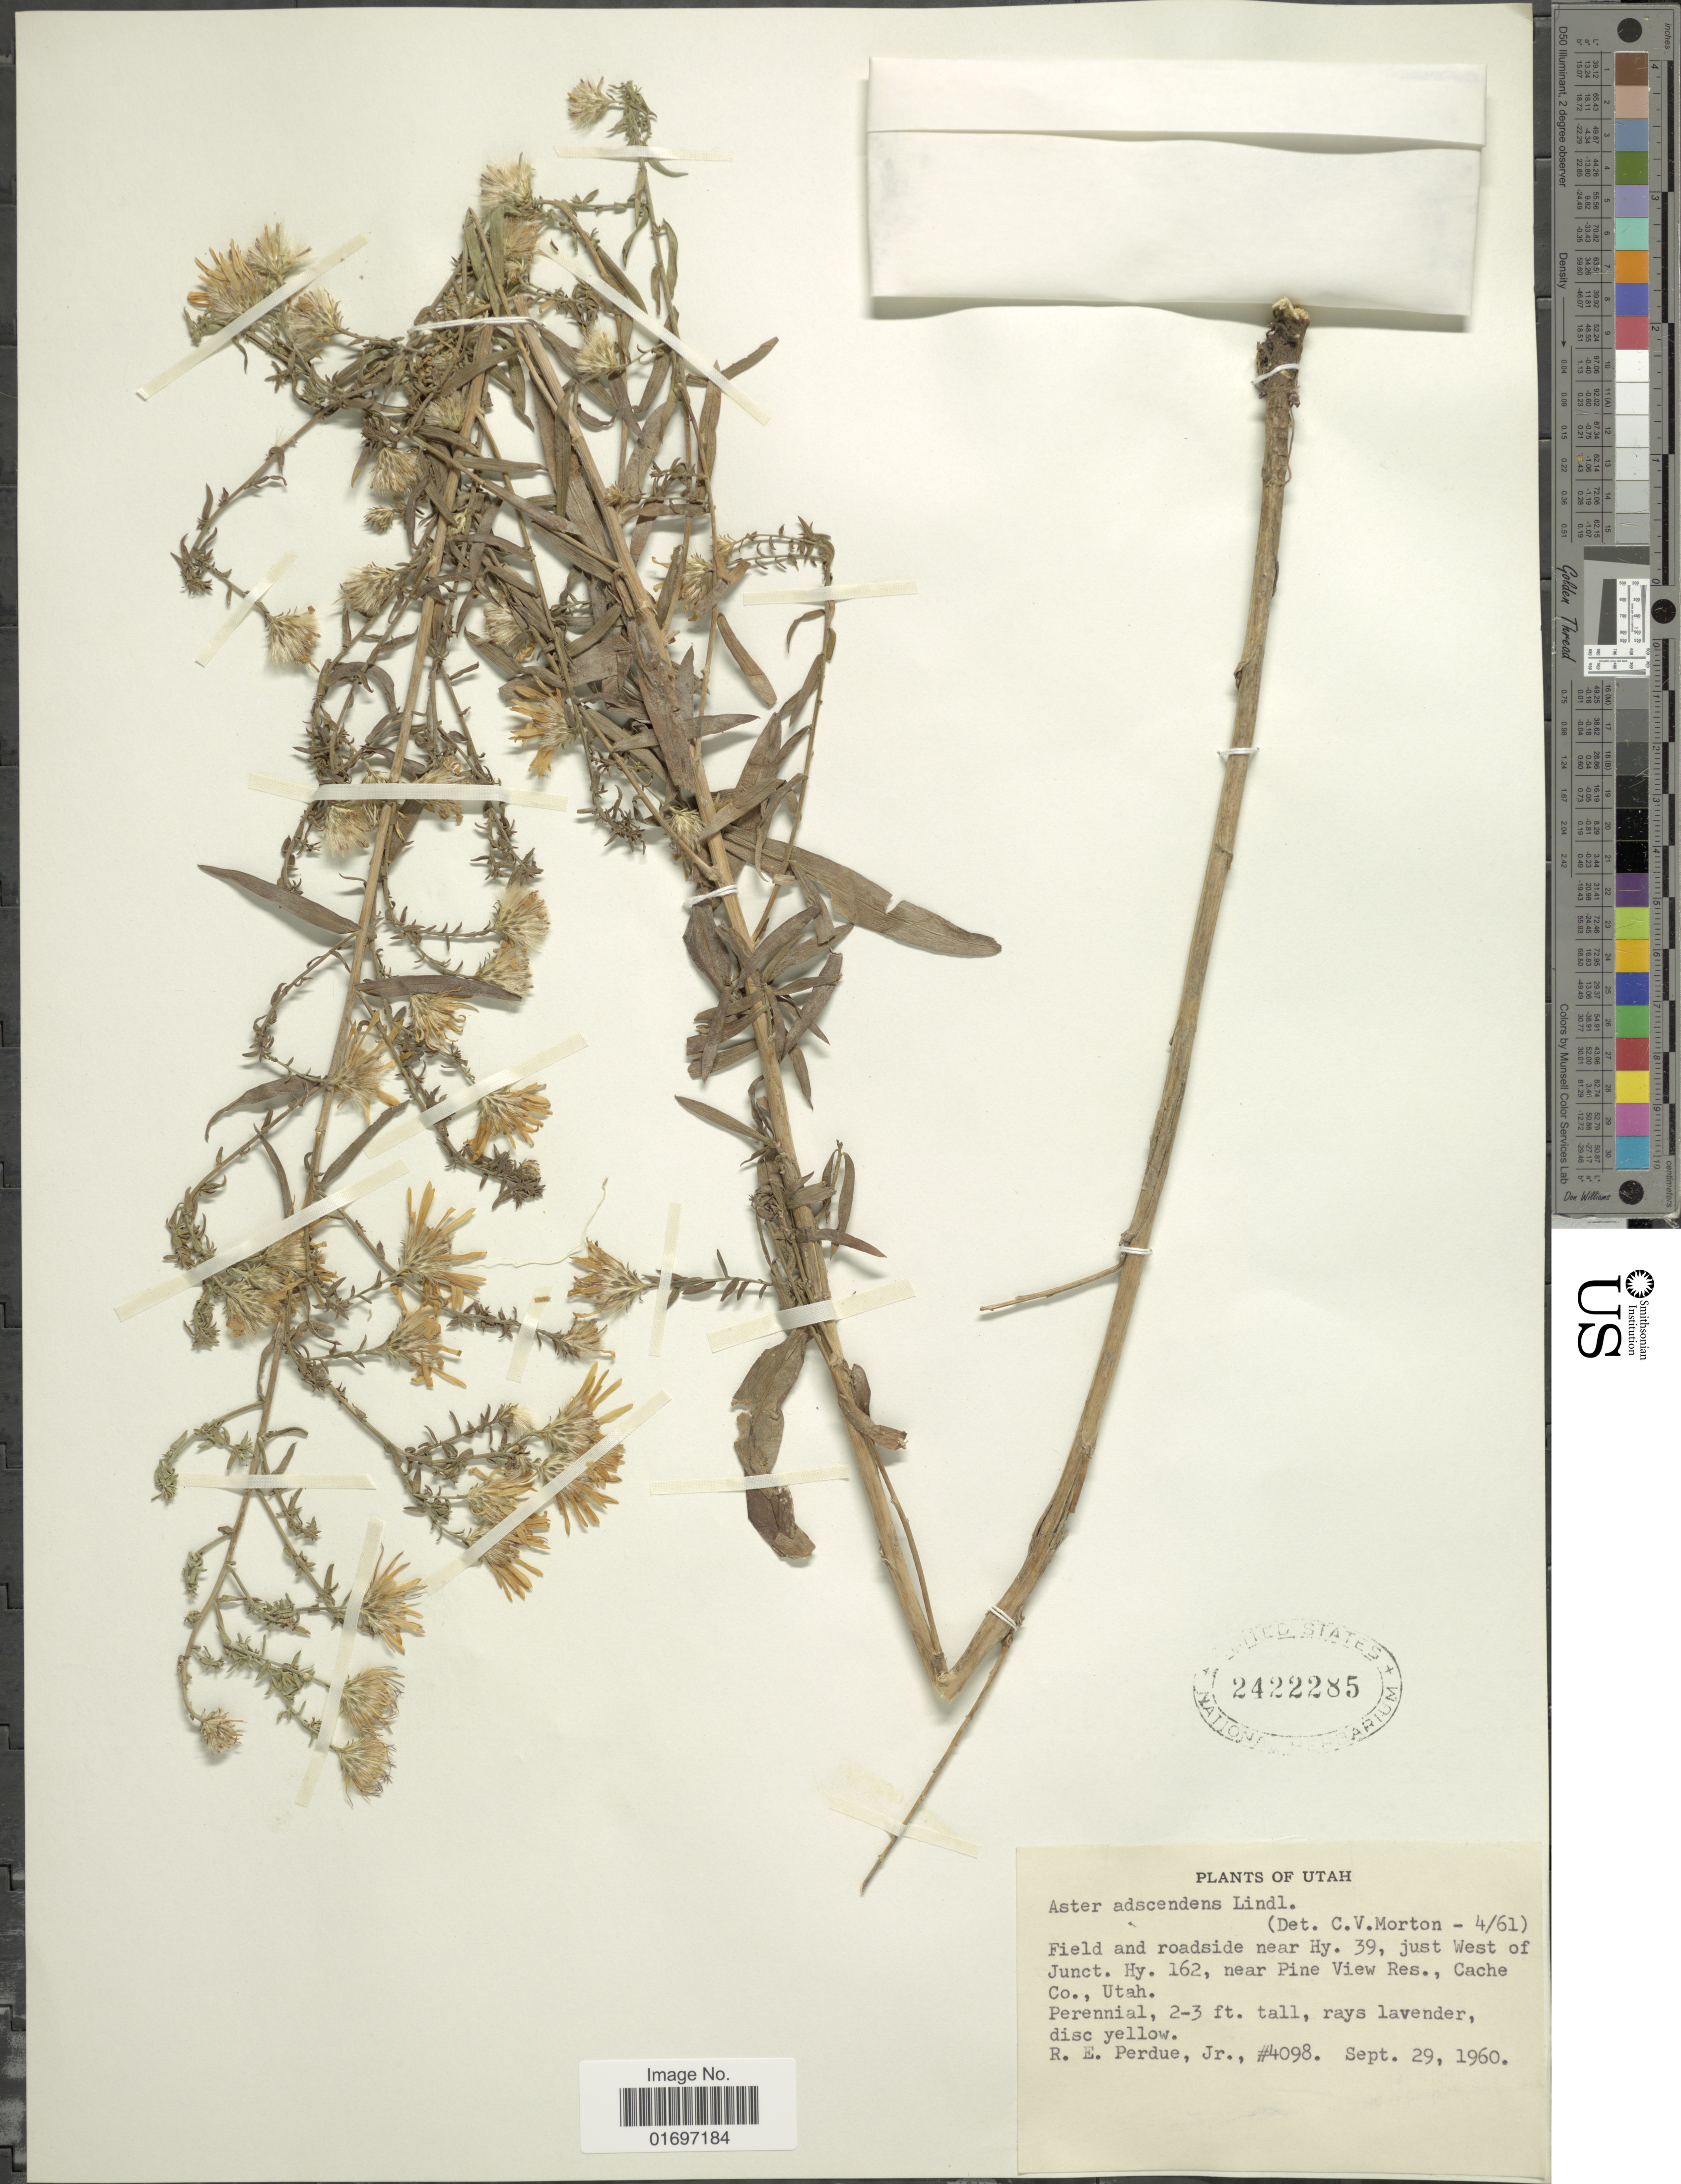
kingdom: Plantae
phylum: Tracheophyta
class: Magnoliopsida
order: Asterales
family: Asteraceae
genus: Symphyotrichum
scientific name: Symphyotrichum ascendens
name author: (Lindl.) G.L. Nesom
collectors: R. E. Perdue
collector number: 4098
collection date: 1960-09-29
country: United States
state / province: Utah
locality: Utah. Field and roadside near Hy. 39, just West of Junct. hy. 162, near Pine View Res., Cache Co., Utah.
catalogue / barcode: US 2422285